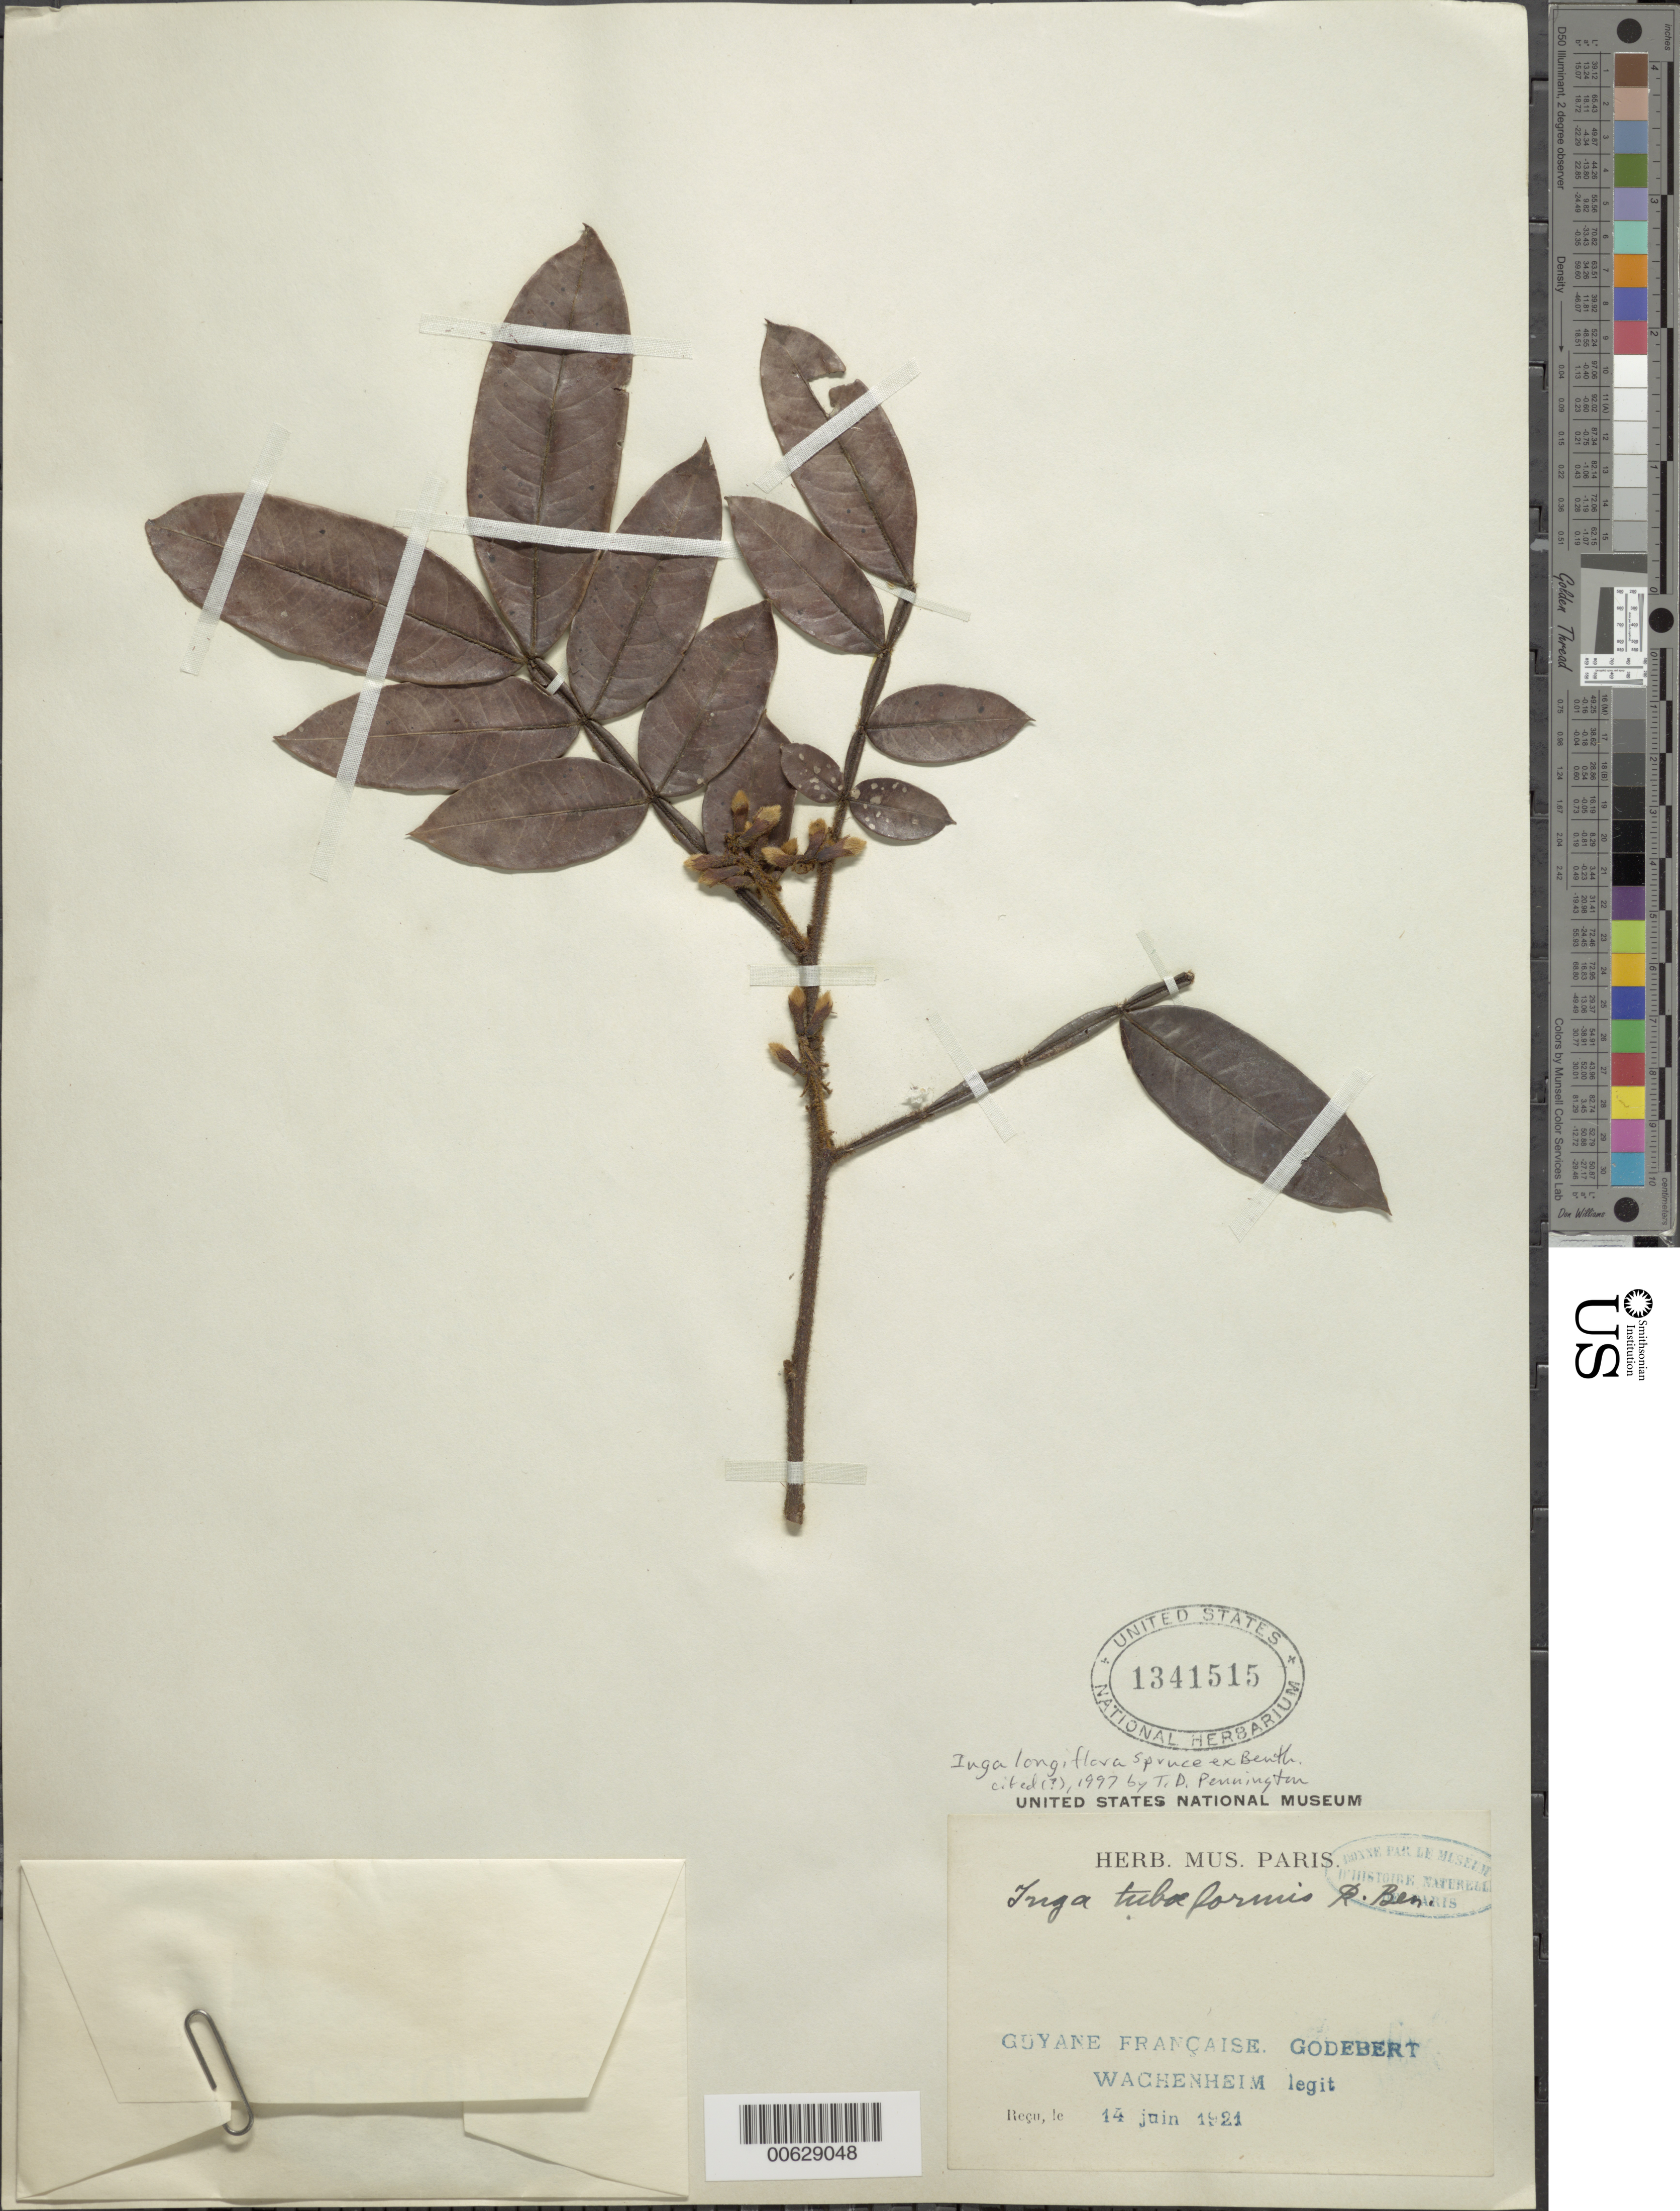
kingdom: Plantae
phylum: Tracheophyta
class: Magnoliopsida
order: Fabales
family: Fabaceae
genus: Inga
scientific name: Inga longiflora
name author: Spruce ex Benth.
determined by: Pennington, T. D., (K)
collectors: G. Wachenheim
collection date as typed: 14 June 1921 ?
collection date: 1921-06-14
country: French Guiana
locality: Godebert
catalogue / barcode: US 1341515